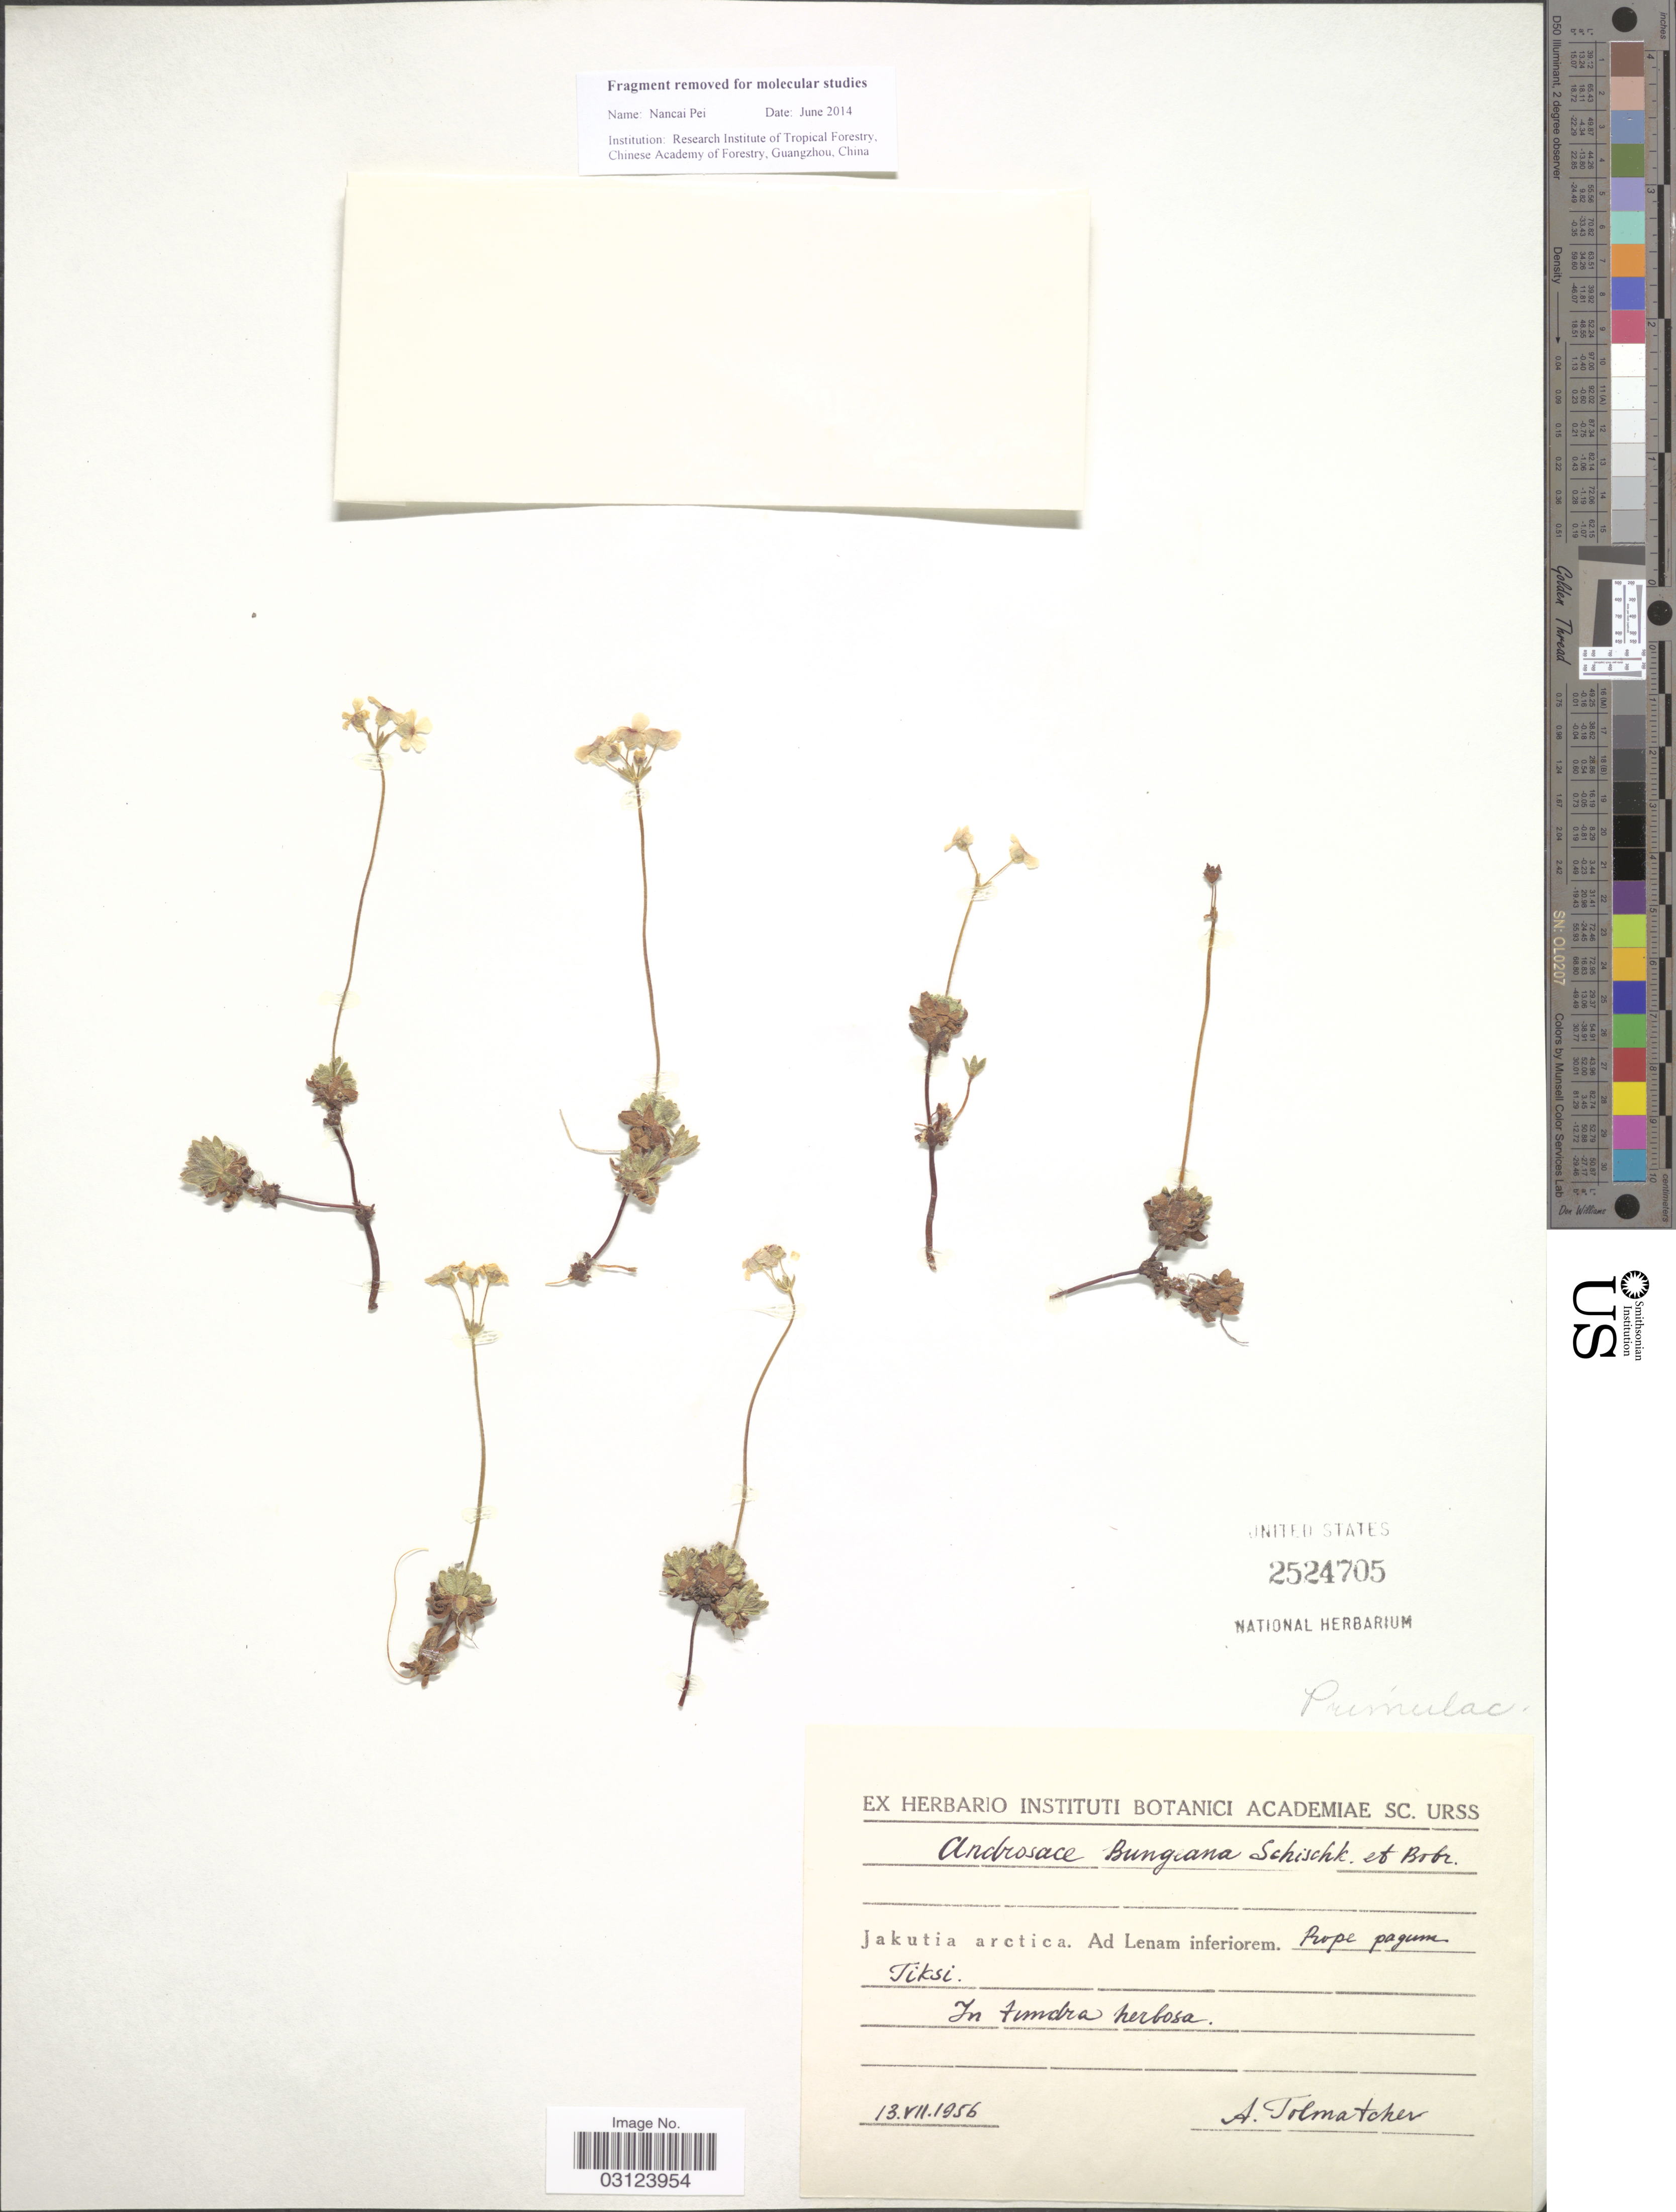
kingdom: Plantae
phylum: Tracheophyta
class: Magnoliopsida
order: Ericales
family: Primulaceae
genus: Androsace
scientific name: Androsace bungeana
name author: Schischk.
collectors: A. Tolmatchev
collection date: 1956-07-13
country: Russian Federation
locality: Jakutia arctica. Ad Lenam inferiorem. Prope pagum Tiksi.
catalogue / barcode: US 2524705